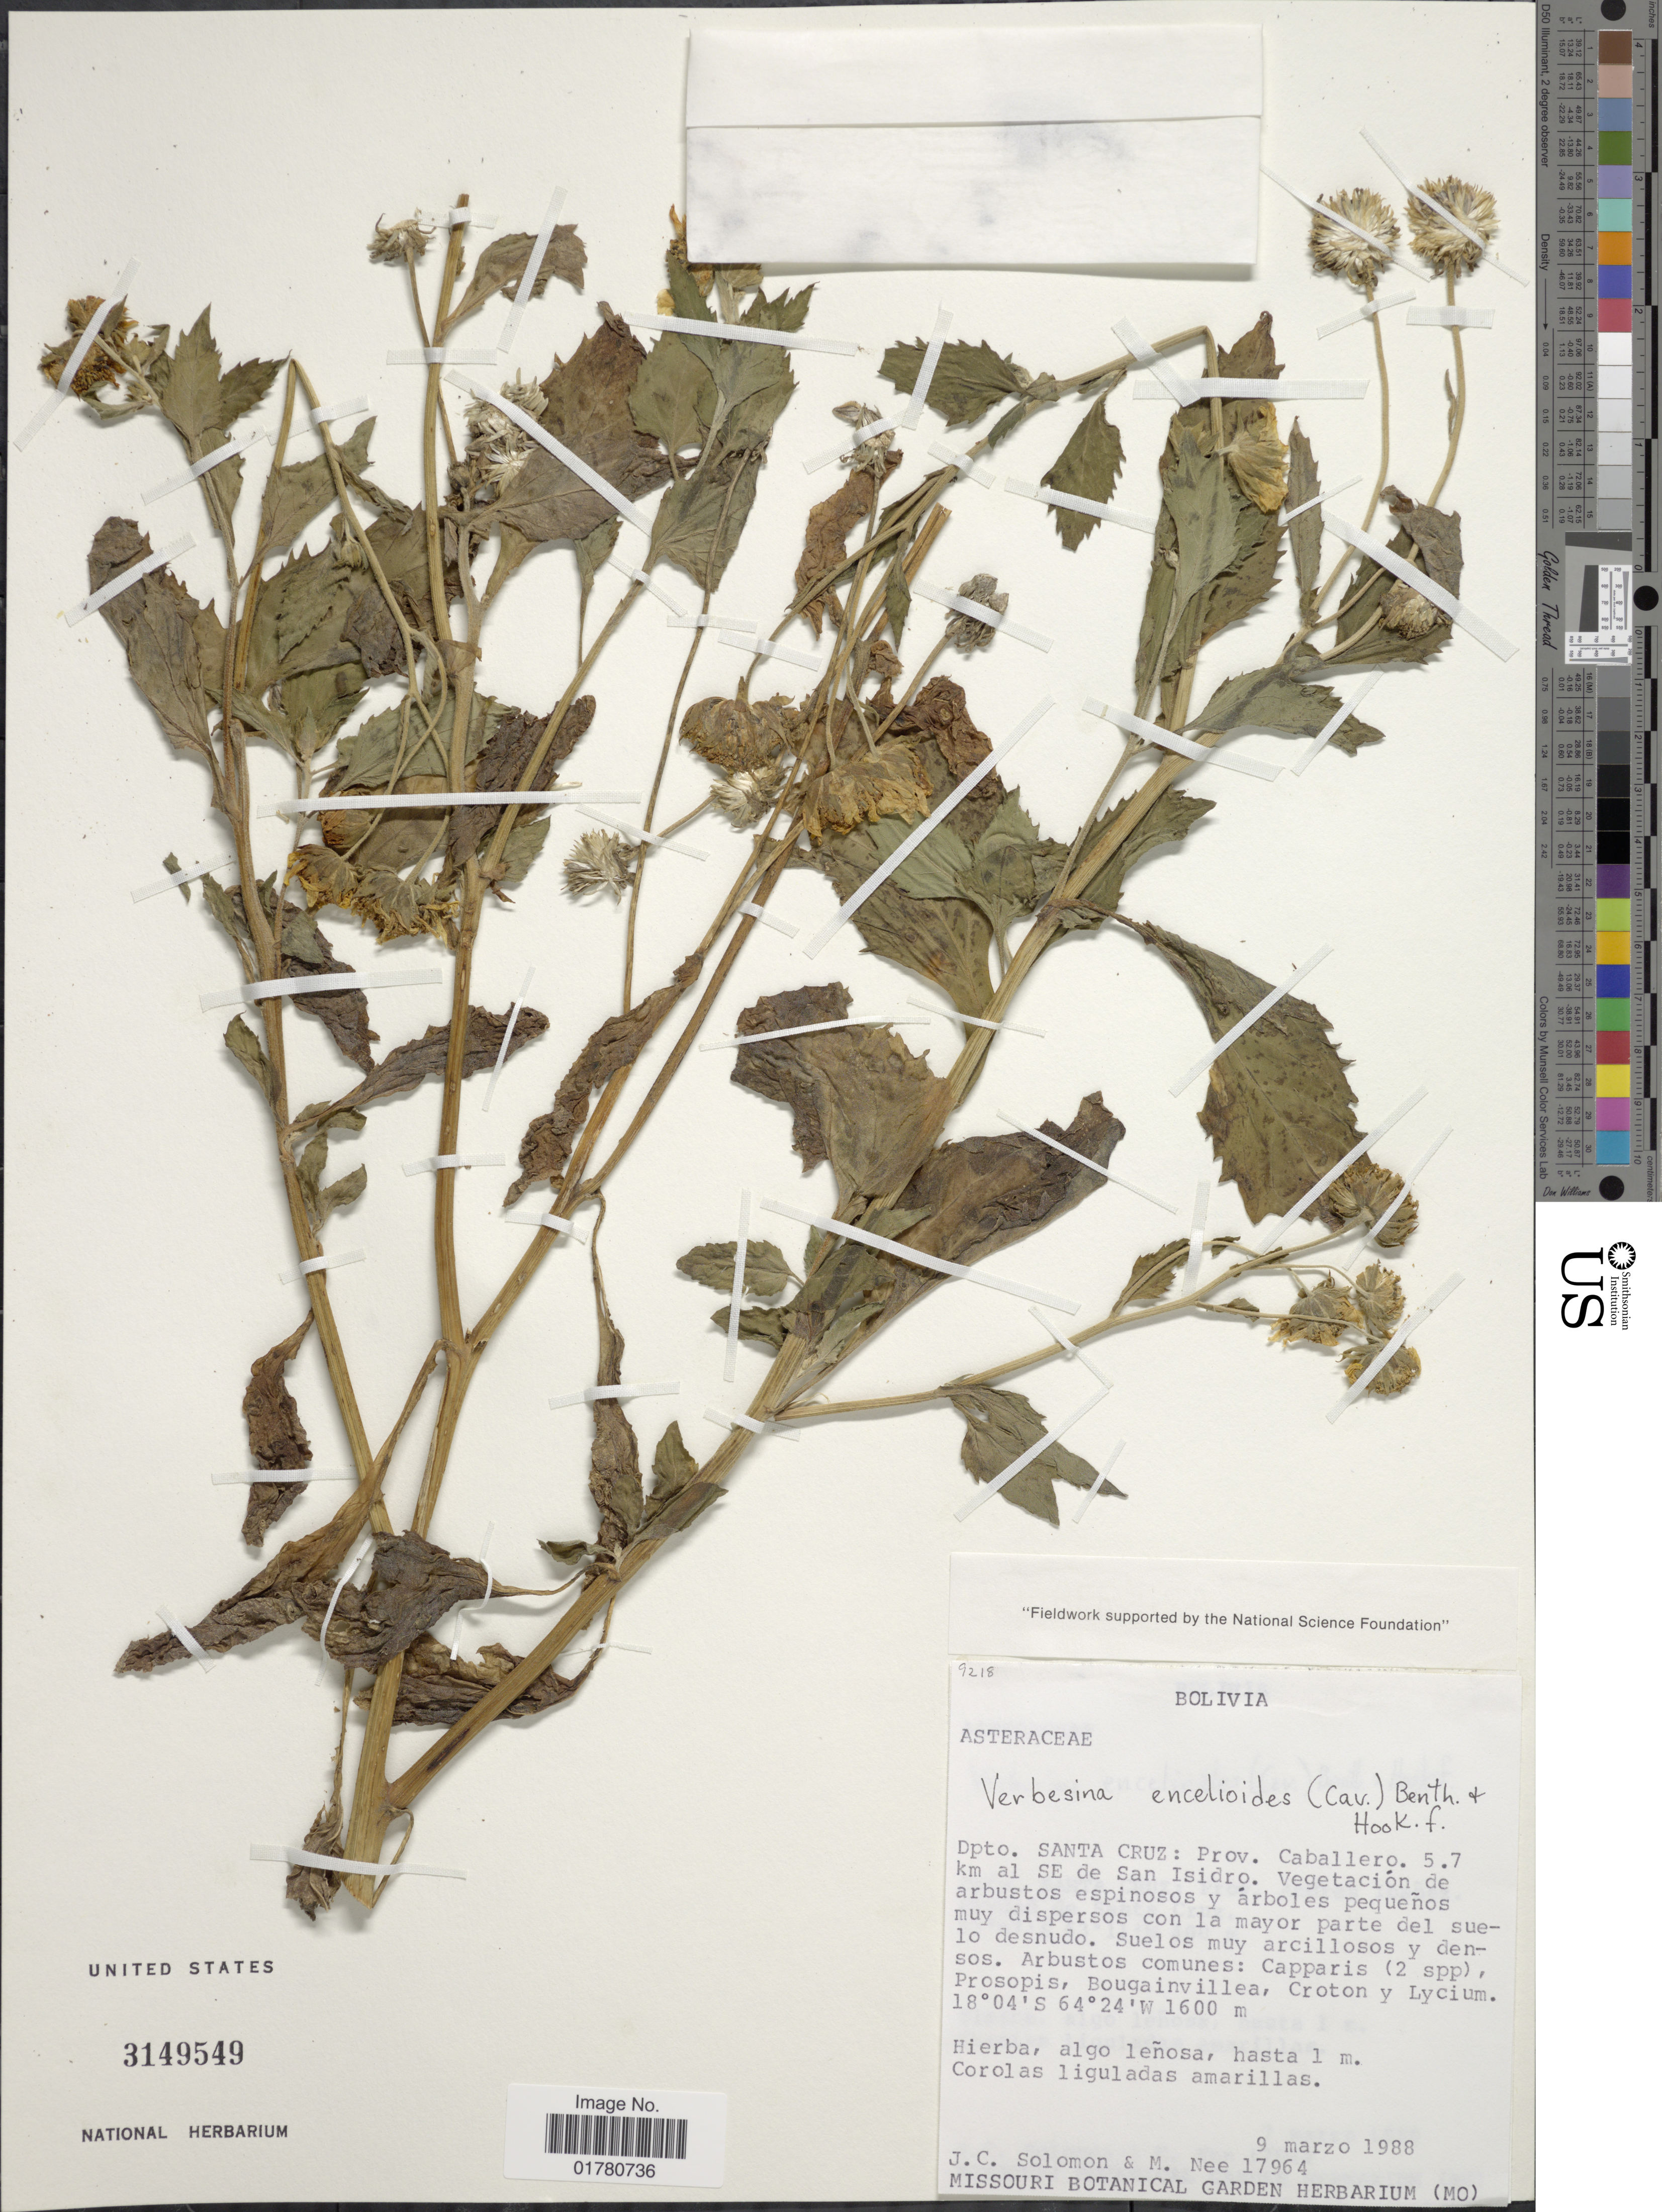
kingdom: Plantae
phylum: Tracheophyta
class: Magnoliopsida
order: Asterales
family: Asteraceae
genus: Verbesina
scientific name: Verbesina encelioides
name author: (Cav.) Benth. & Hook. ex A. Gray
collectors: J. C. Solomon & M. Nee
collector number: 17964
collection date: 1988-03-09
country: Bolivia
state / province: Santa Cruz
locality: Dpto Santa Cruz: Prov. Caballero. 5.7 km al SE de San Isidro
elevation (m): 600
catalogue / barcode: US 3149549